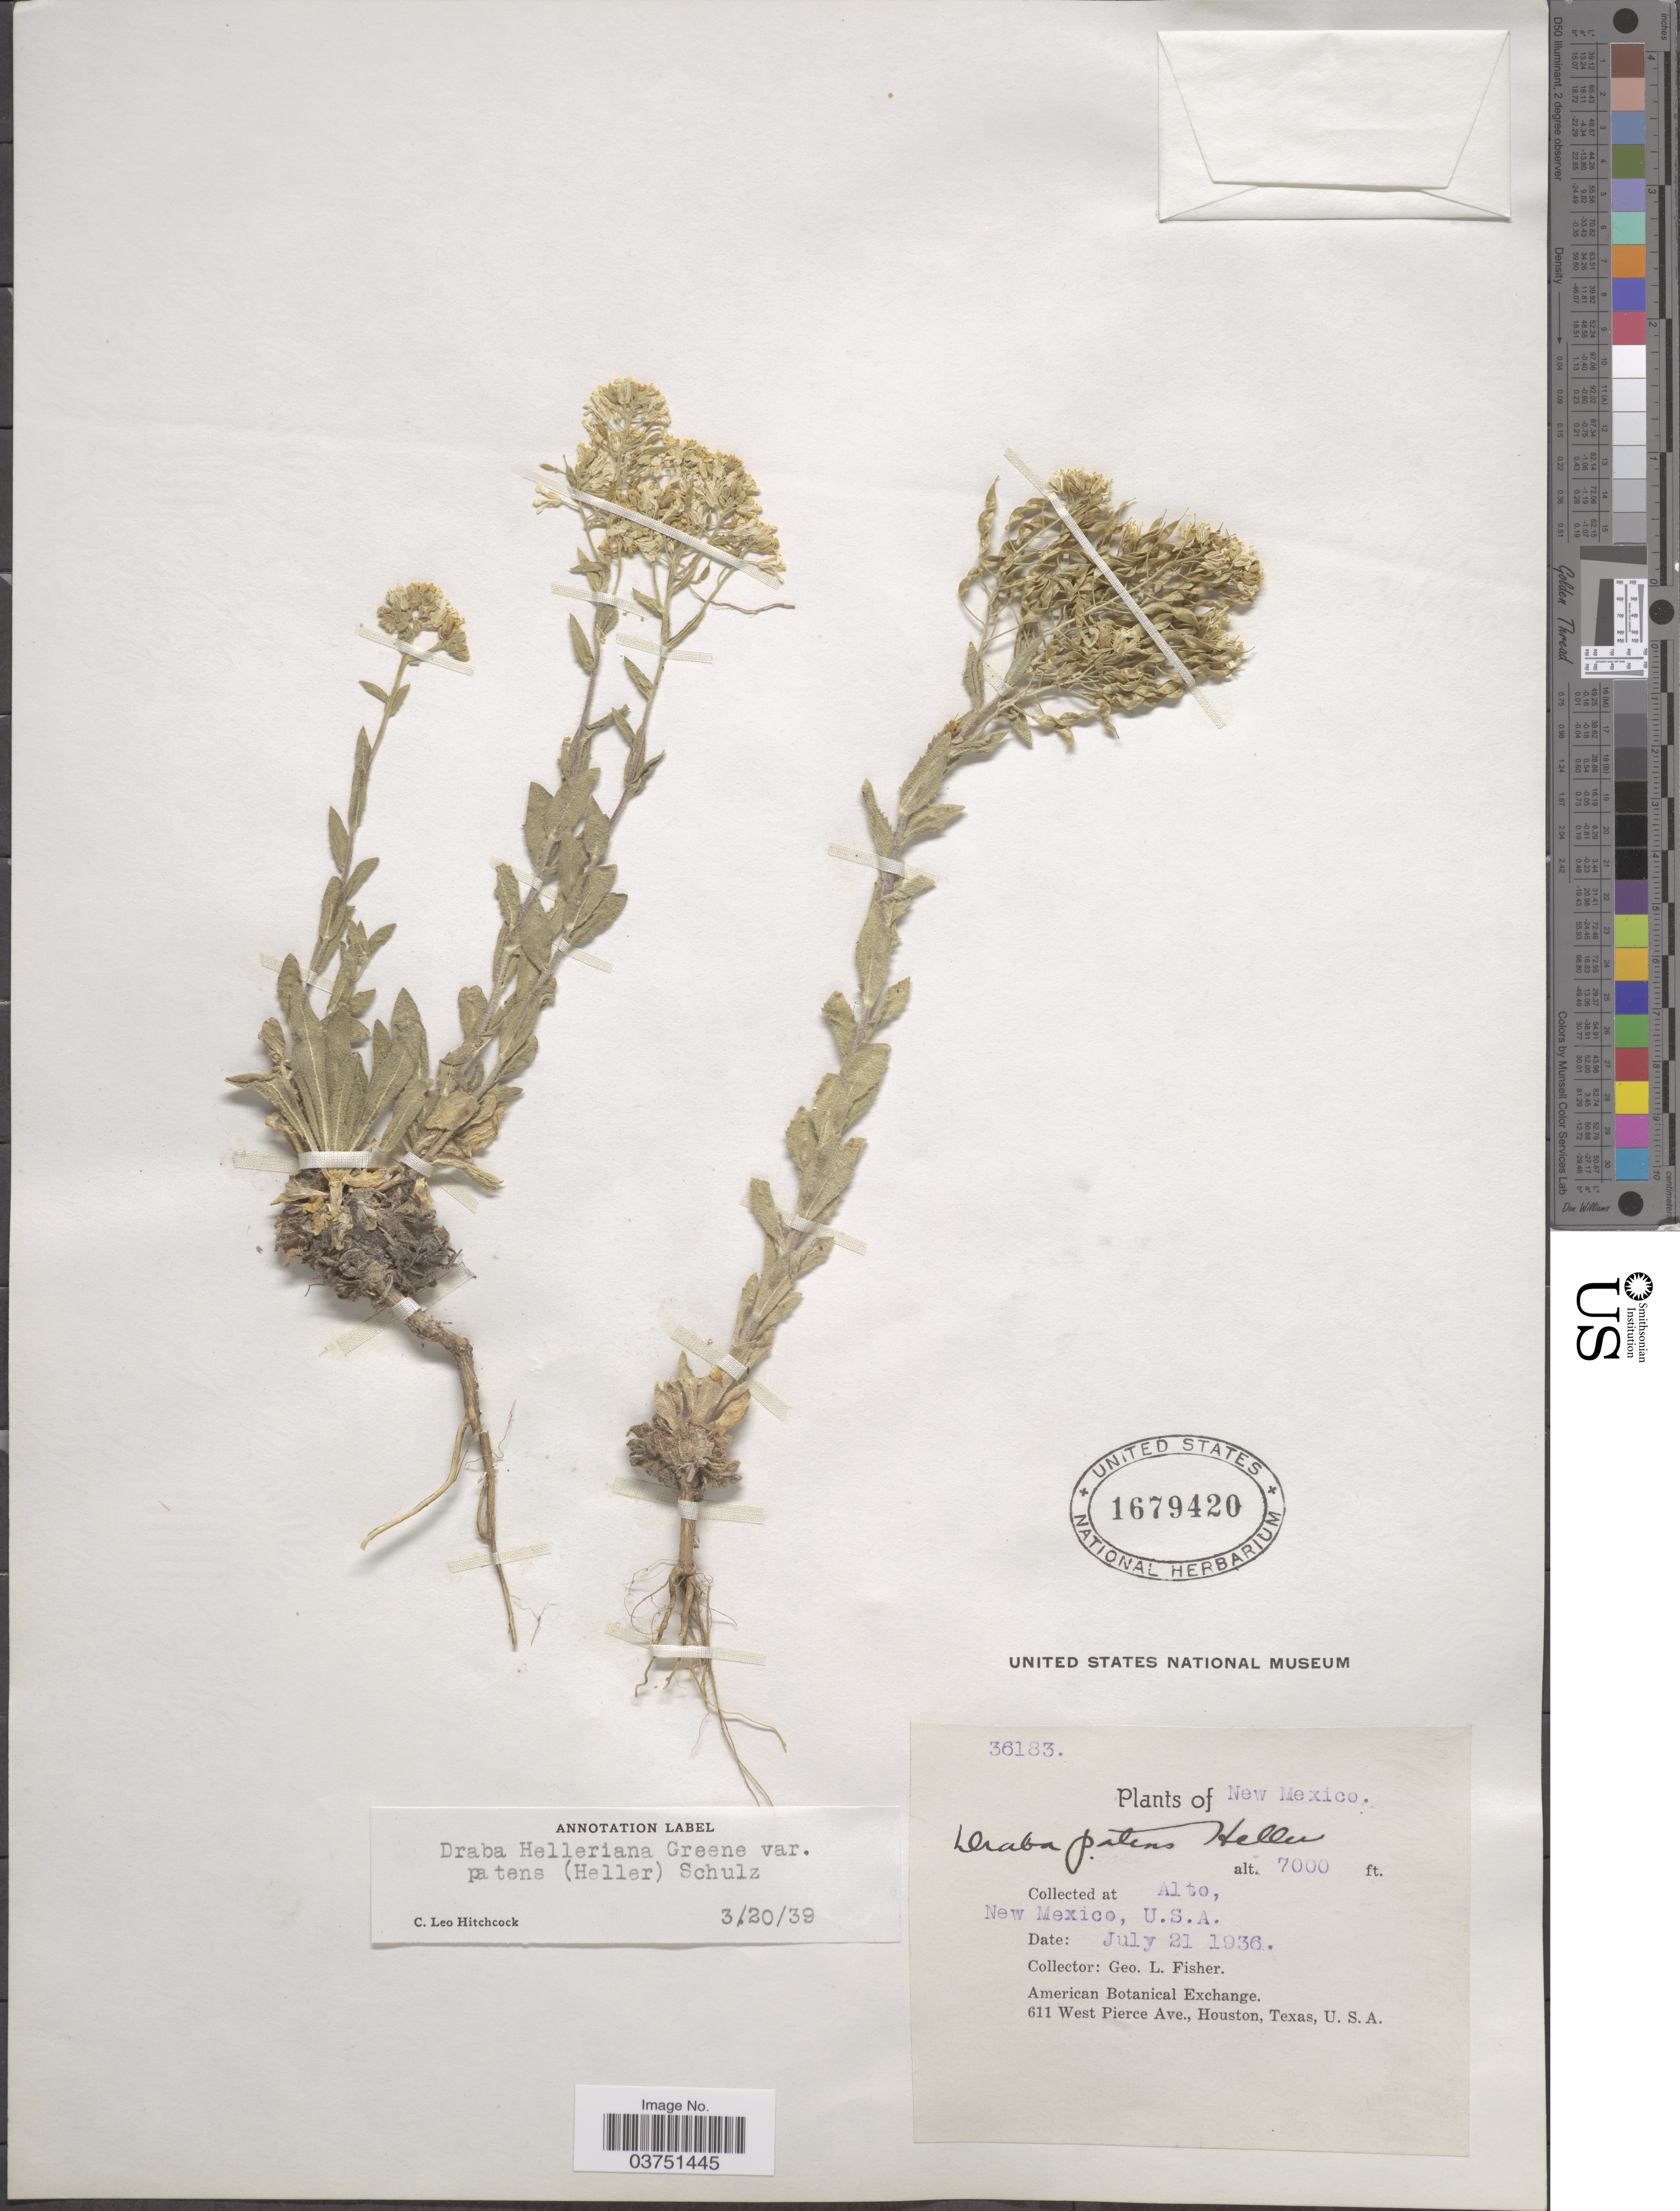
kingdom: Plantae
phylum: Tracheophyta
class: Magnoliopsida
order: Brassicales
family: Brassicaceae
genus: Draba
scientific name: Draba helleriana var. patens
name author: (A. Heller) O.E. Schulz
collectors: G. L. Fisher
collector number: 36183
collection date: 1936-07-21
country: United States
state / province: New Mexico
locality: Alto.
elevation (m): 2134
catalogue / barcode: US 1679420